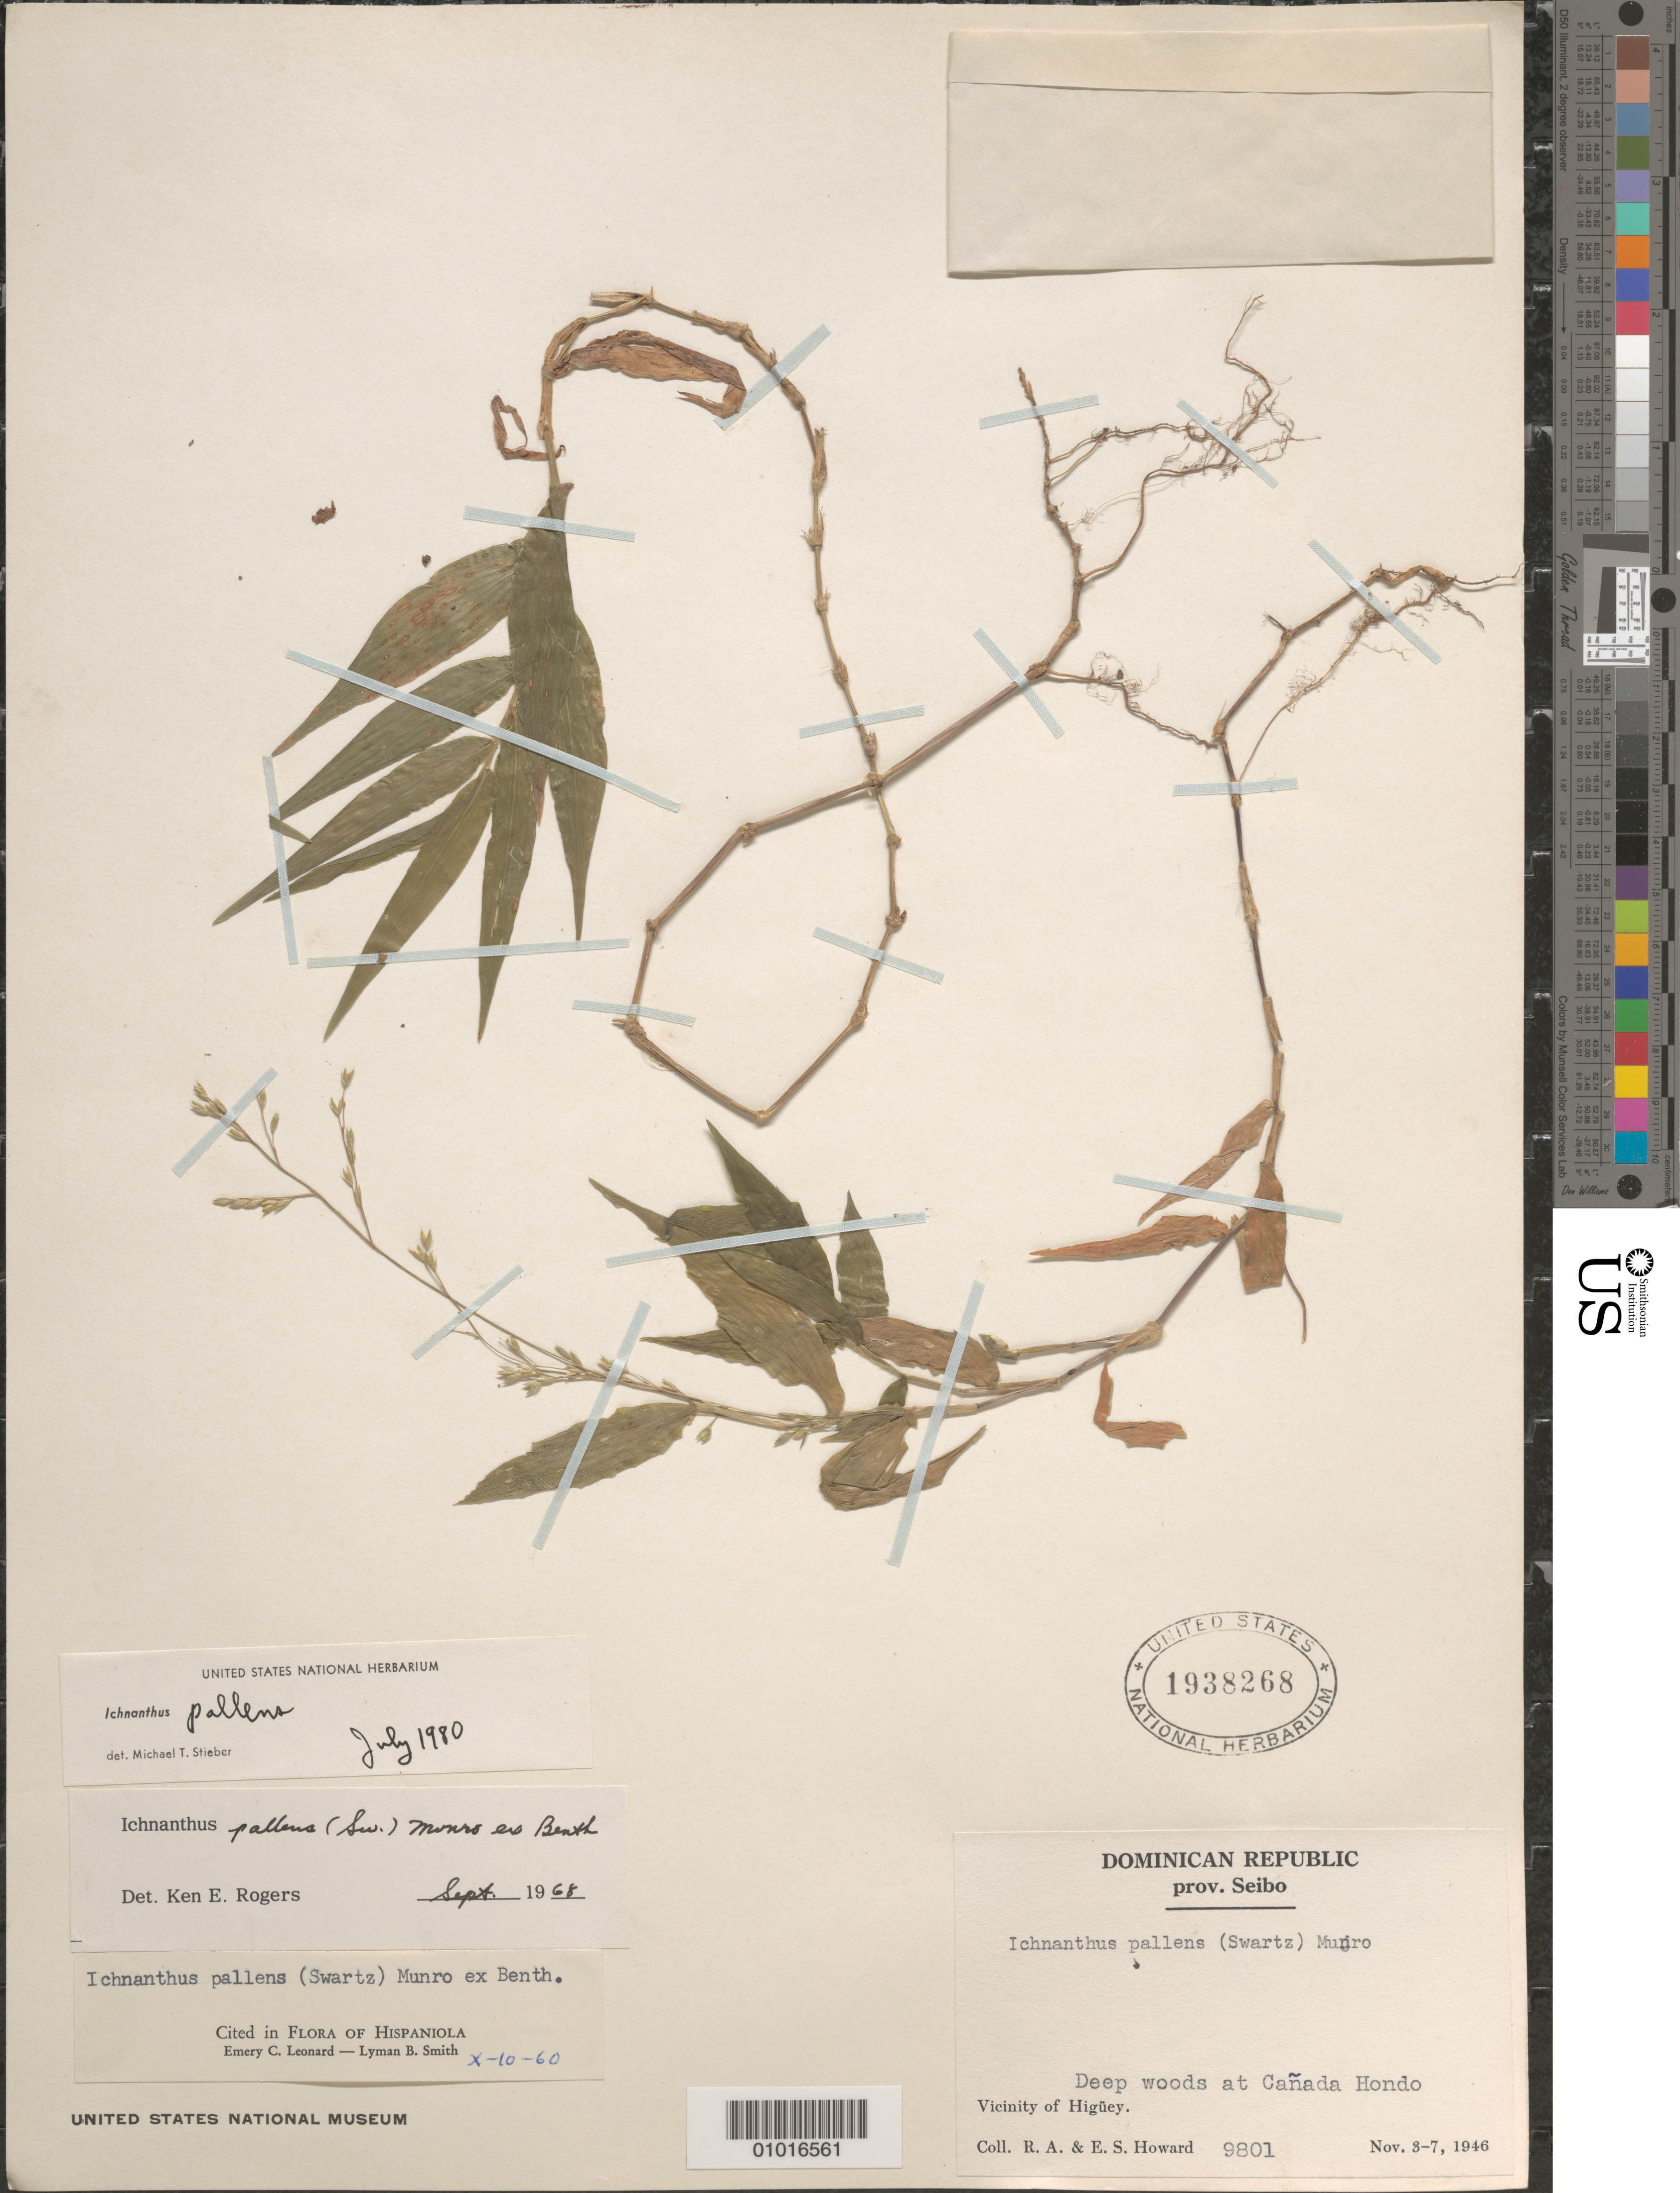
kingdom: Plantae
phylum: Tracheophyta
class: Liliopsida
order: Poales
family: Poaceae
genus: Ichnanthus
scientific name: Ichnanthus pallens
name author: (Sw.) Munro ex Benth.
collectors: E. S. Howard & R. A. Howard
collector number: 9801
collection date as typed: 04 Nov 1946 to 07 Nov 1946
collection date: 1946-11-04/1946-11-07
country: Dominican Republic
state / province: El Seibo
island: Hispaniola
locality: Vicinity of Higuey, deep woods at Canada Hondo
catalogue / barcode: US 1938268